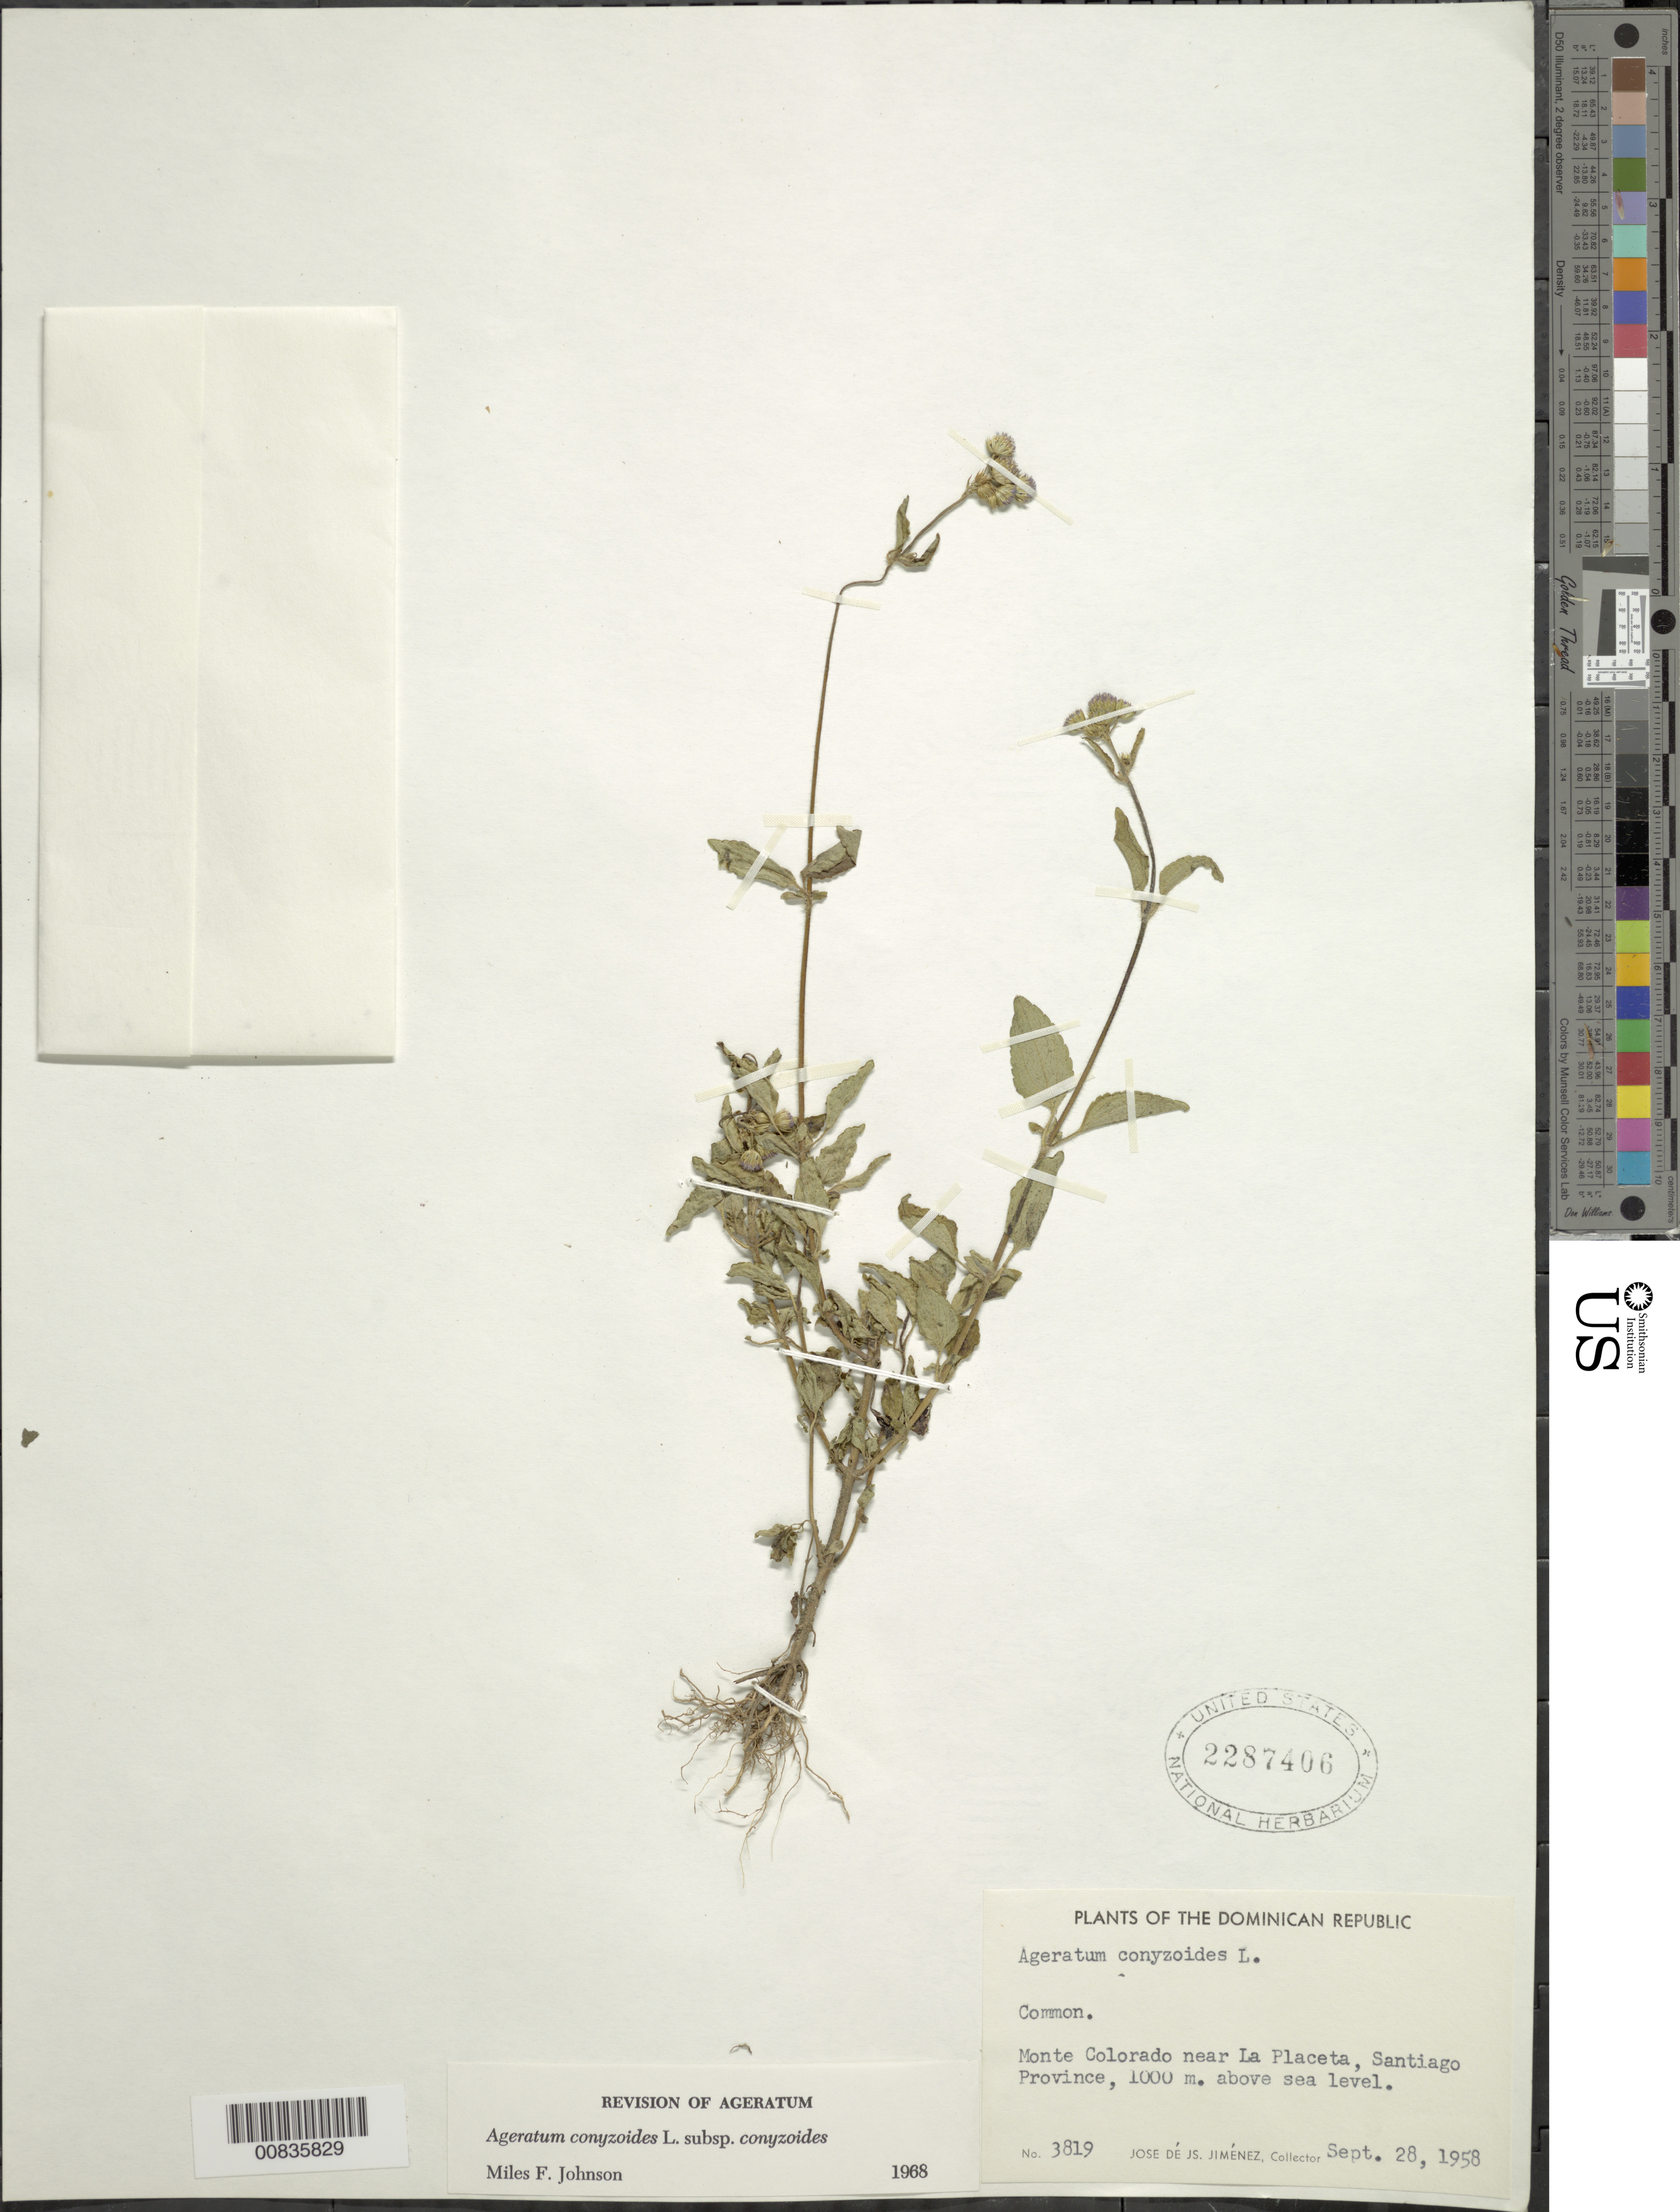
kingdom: Plantae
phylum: Tracheophyta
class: Magnoliopsida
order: Asterales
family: Asteraceae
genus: Ageratum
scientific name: Ageratum conyzoides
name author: L.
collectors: J. J. Jiménez Almonte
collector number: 3819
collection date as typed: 28 Sep 1958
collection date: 1958-09-28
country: Dominican Republic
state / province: Santiago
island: Hispaniola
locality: Monte Colorado near La Placeta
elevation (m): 1000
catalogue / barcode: US 2287406